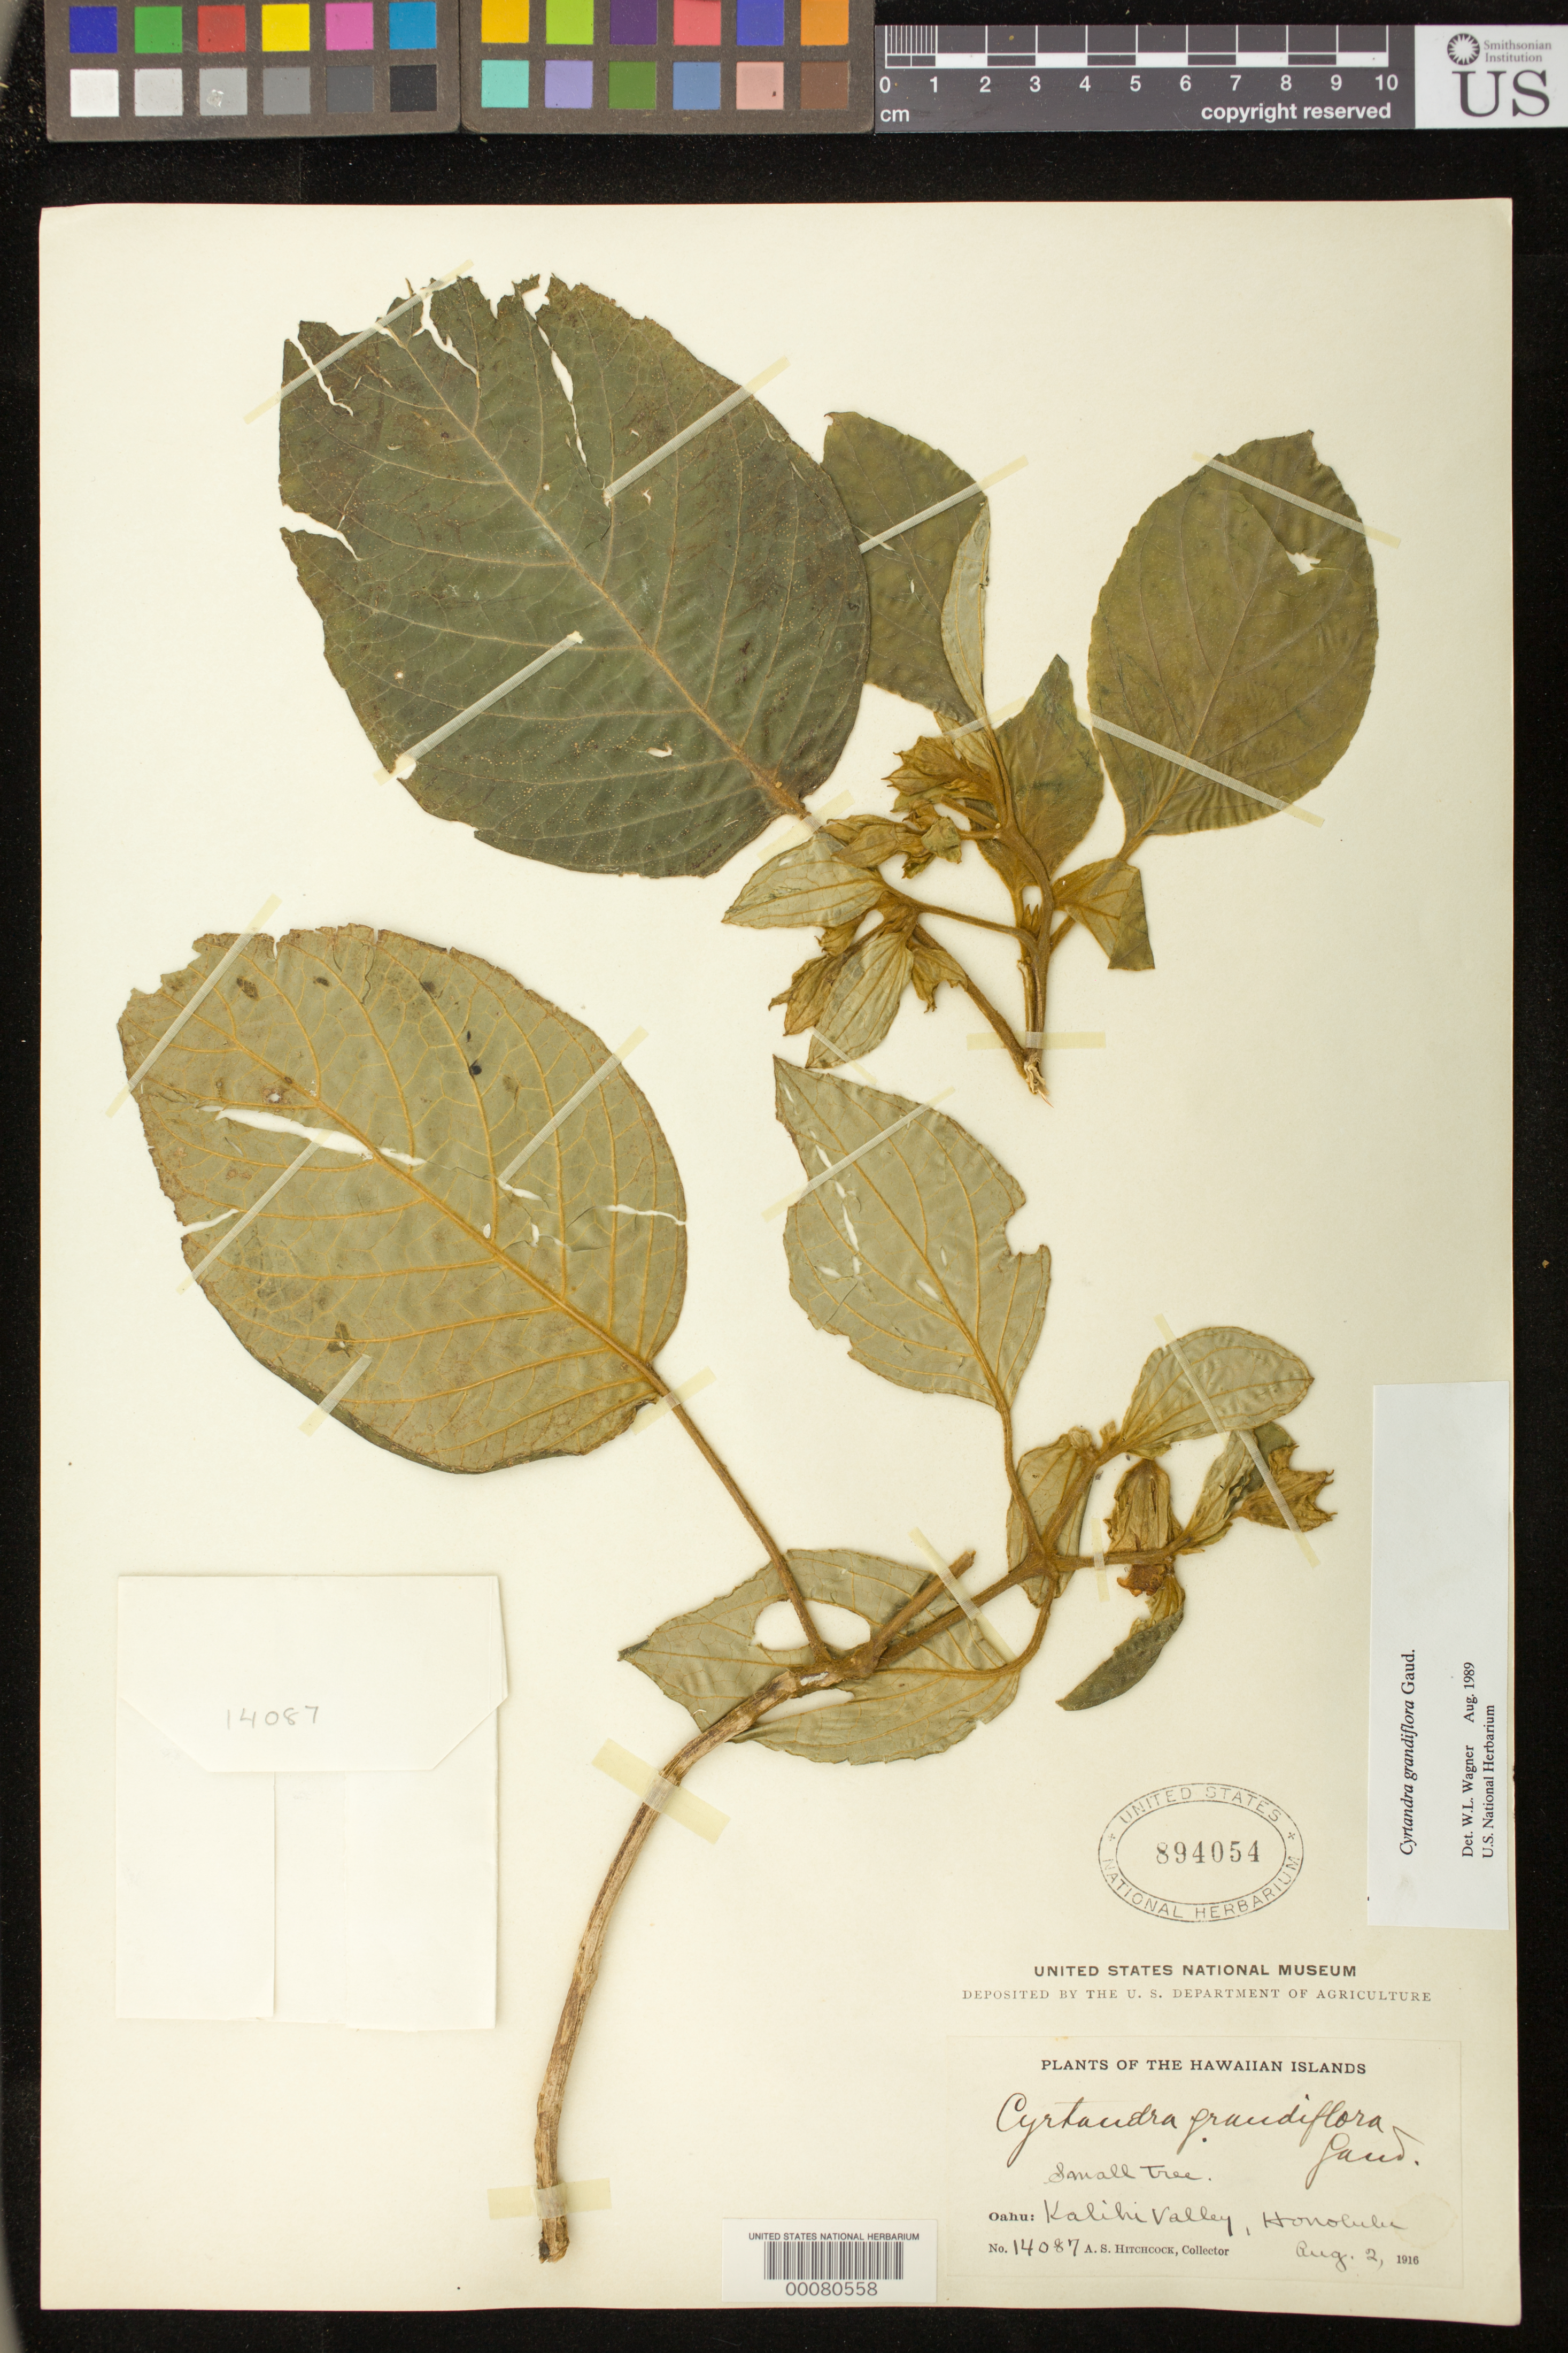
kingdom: Plantae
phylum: Tracheophyta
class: Magnoliopsida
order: Lamiales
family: Gesneriaceae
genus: Cyrtandra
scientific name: Cyrtandra grandiflora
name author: Gaudich.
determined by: Wagner, W. L., (BOT), Smithsonian Institution - National Museum of Natural History (UNITED STATES)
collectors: A. S. Hitchcock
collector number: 14087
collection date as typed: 02 Aug 1916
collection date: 1916-08-02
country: United States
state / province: Hawaii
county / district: Honolulu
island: Oahu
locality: Kalihi valley, honolulu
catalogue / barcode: US 894054